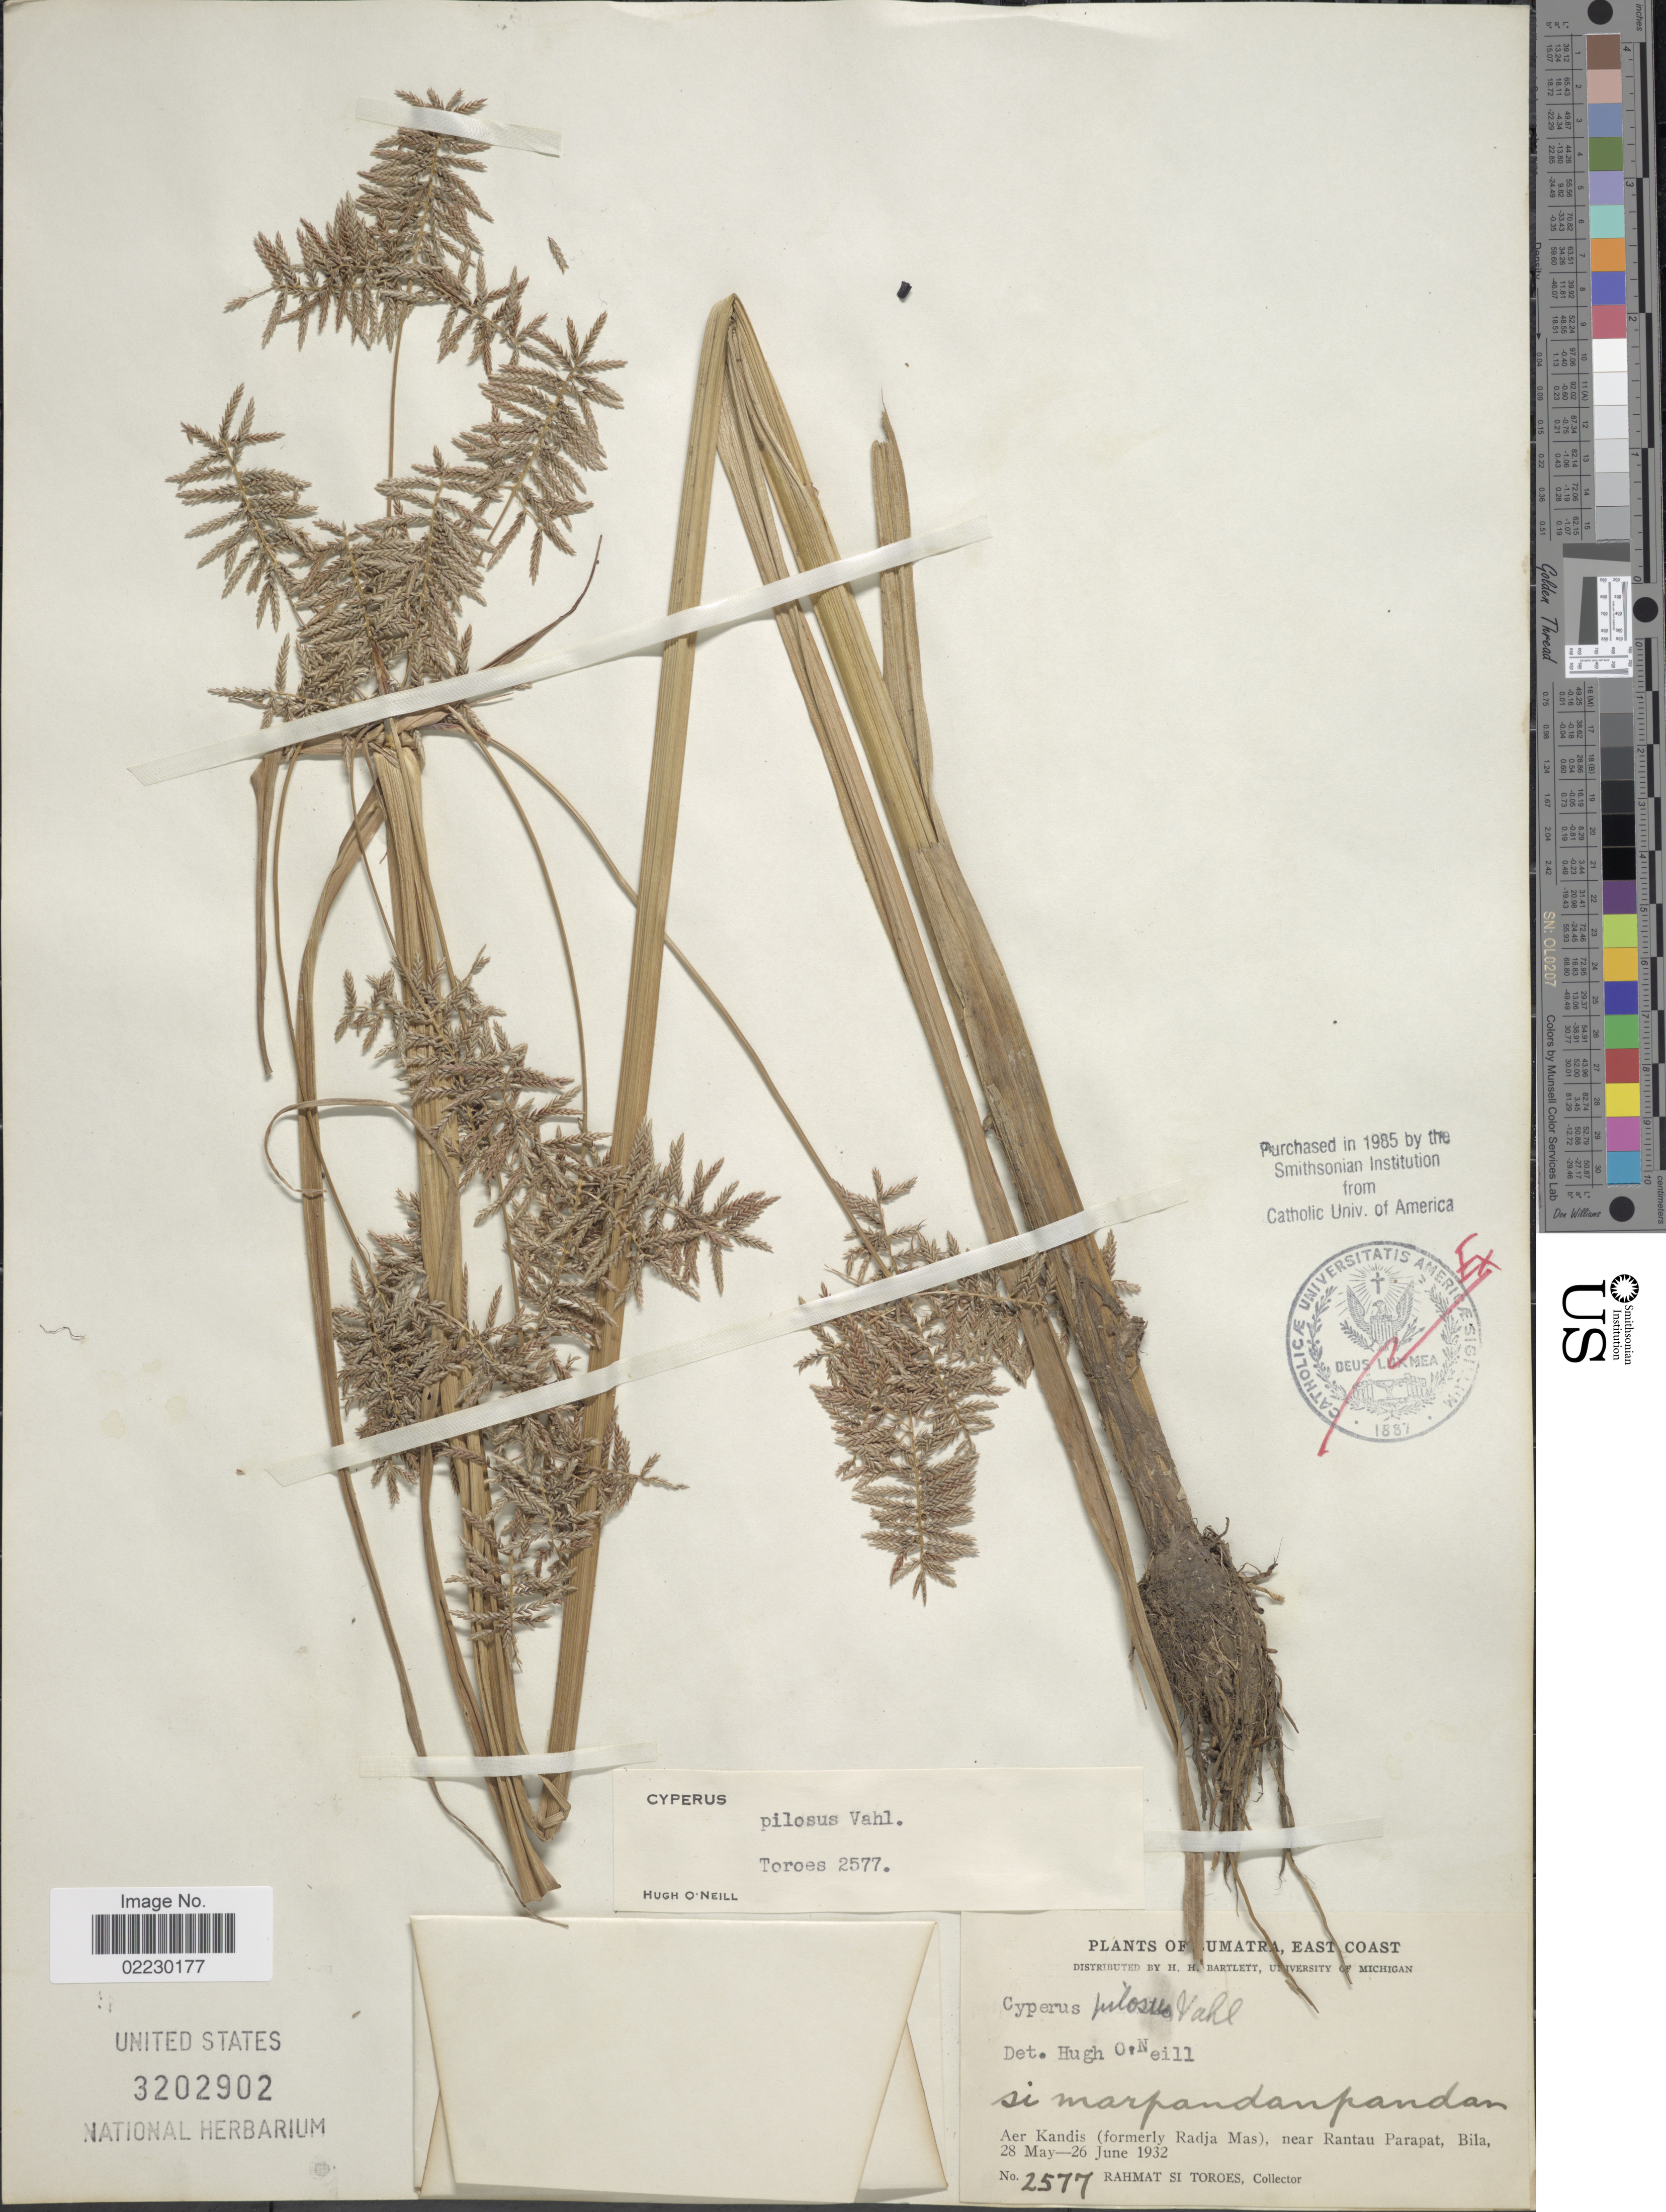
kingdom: Plantae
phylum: Tracheophyta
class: Liliopsida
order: Poales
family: Cyperaceae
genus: Cyperus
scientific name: Cyperus pilosus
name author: Vahl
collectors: Rahmat Si Boeea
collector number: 2577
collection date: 1932-05-28/1932-06-26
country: Indonesia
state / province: Sumatra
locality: East Coast, Aer Kandis (formerly Radja MAs), near Rantau Parapat, Bila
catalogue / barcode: US 3202902